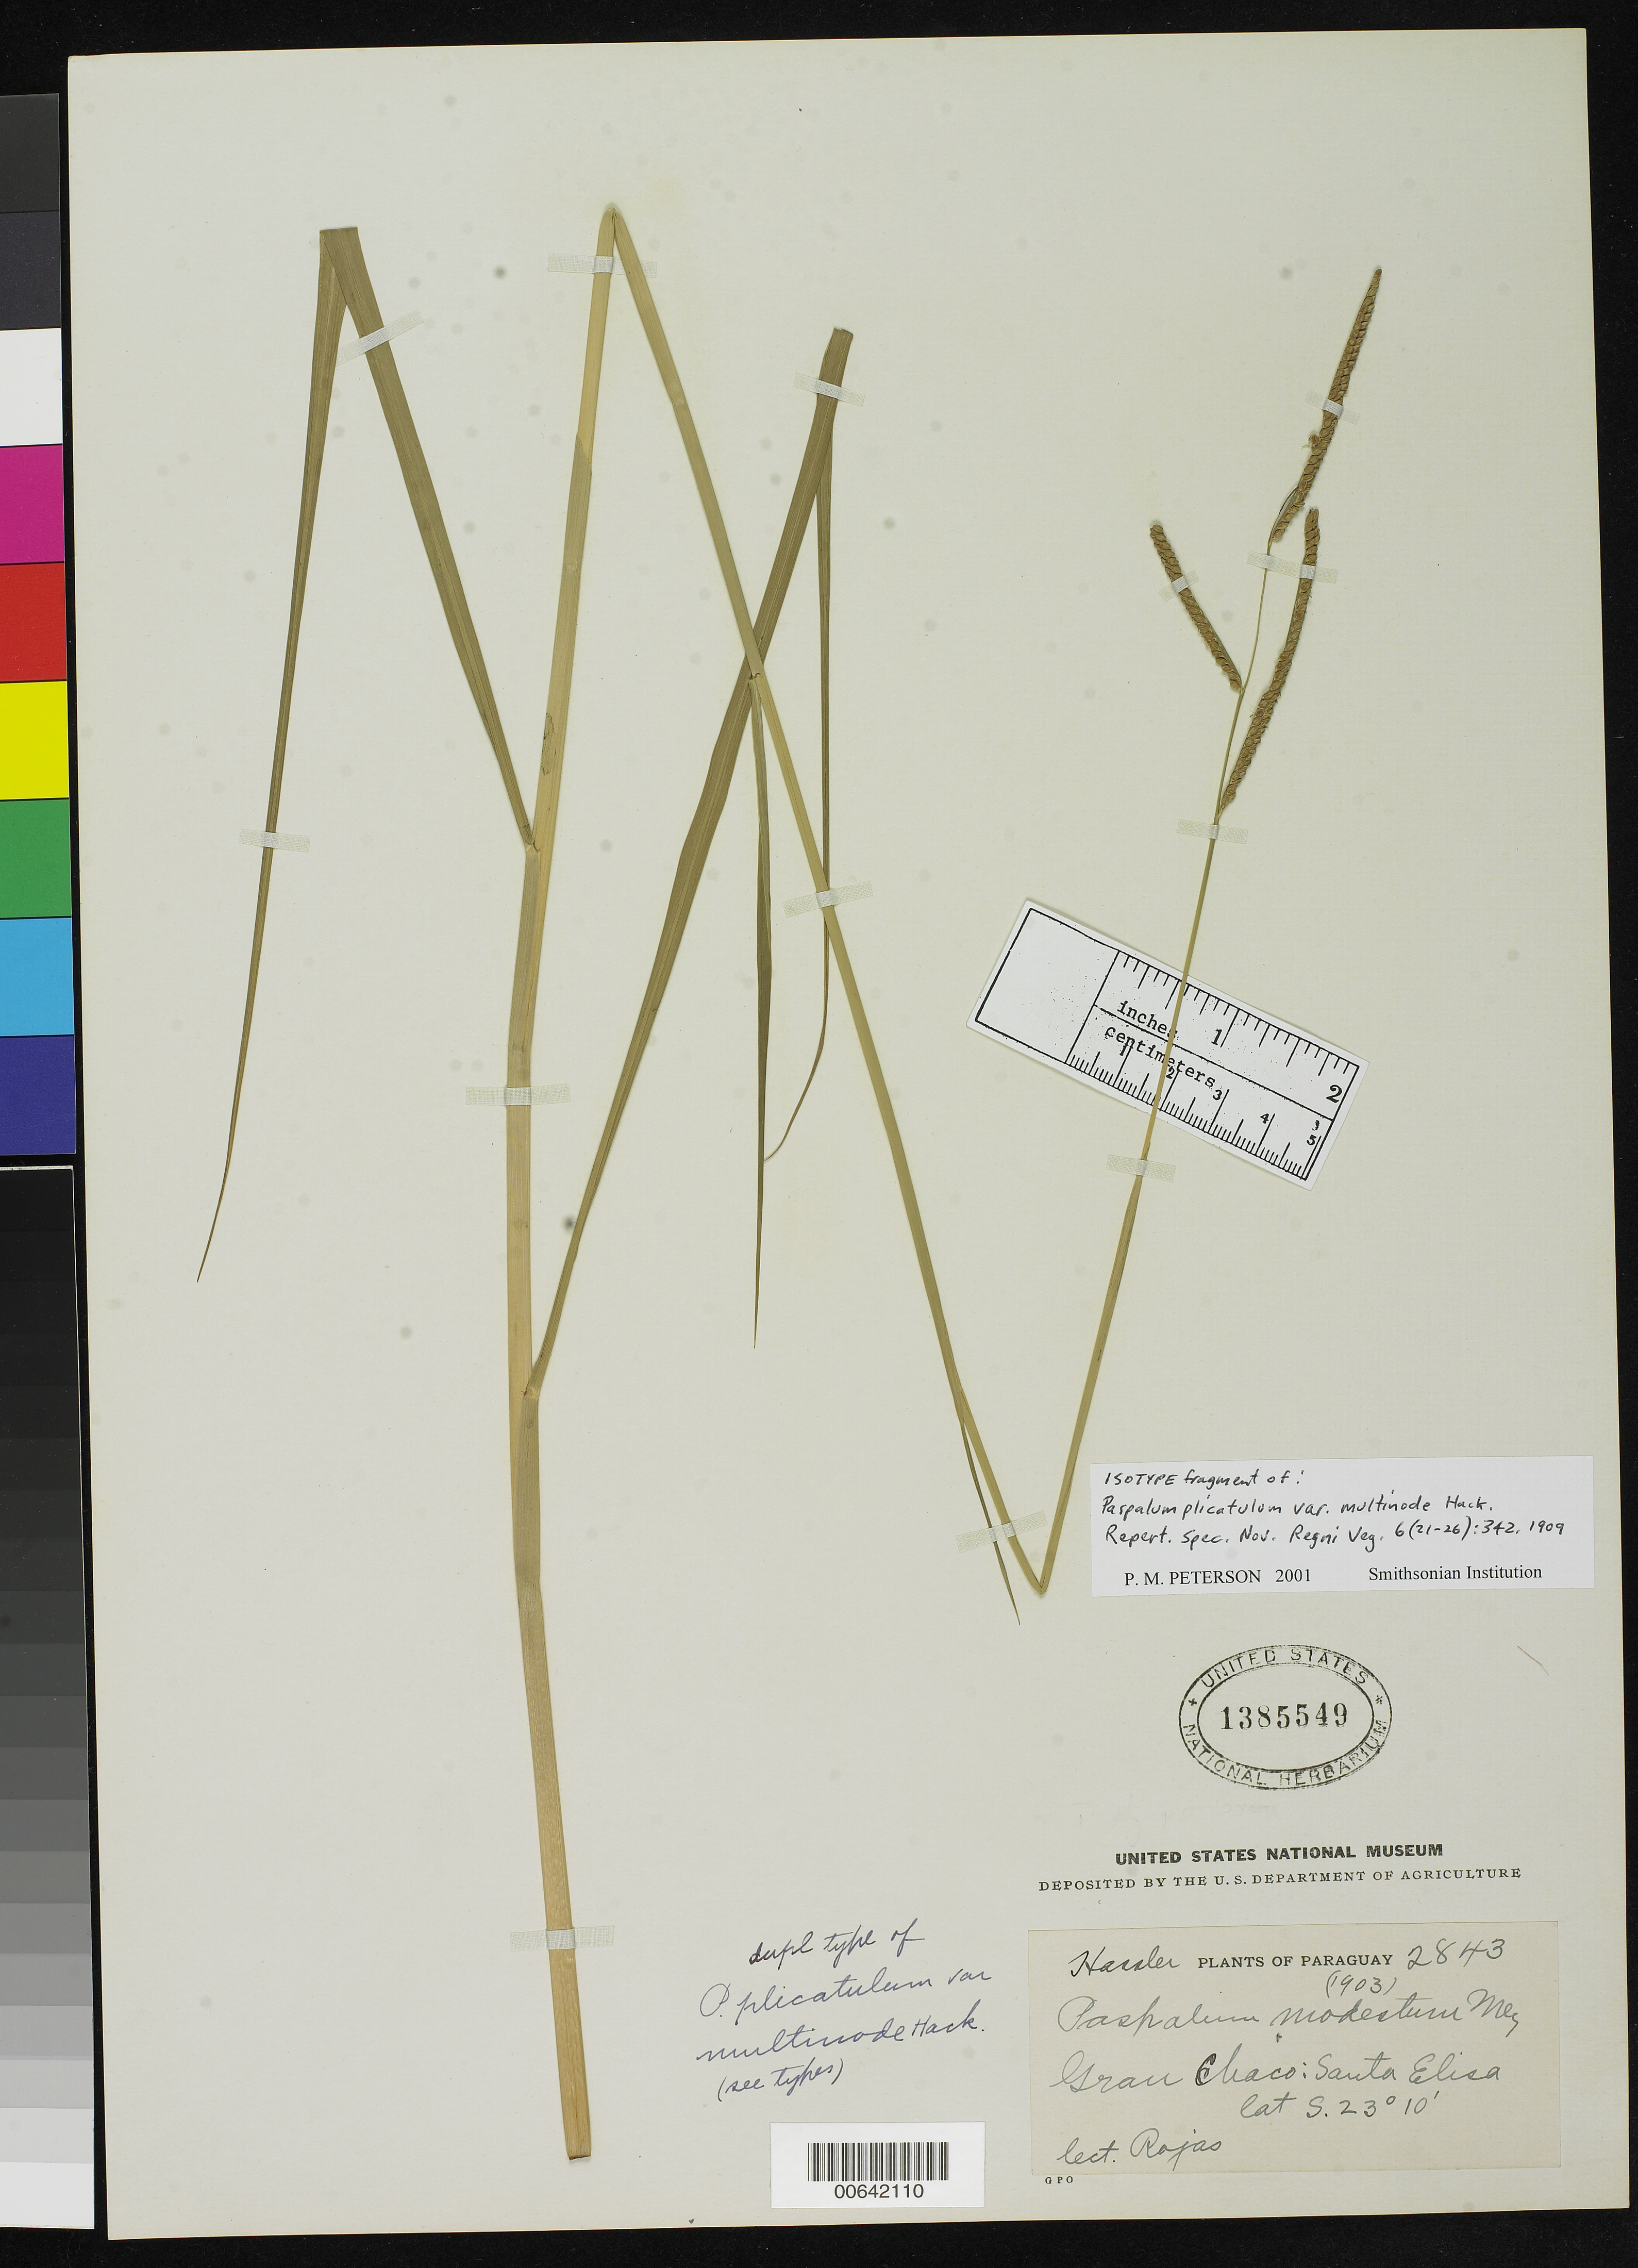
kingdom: Plantae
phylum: Tracheophyta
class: Liliopsida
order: Poales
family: Poaceae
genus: Paspalum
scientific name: Paspalum plicatulum var. multinode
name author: Hack.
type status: Isotype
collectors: T. Rojas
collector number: Hassler 2843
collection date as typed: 1903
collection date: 1903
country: Paraguay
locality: Gran Chaco, Santa Elisa. (lat/long recorded as: lat=23:10:0:S long=:::)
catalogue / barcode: US 1385549